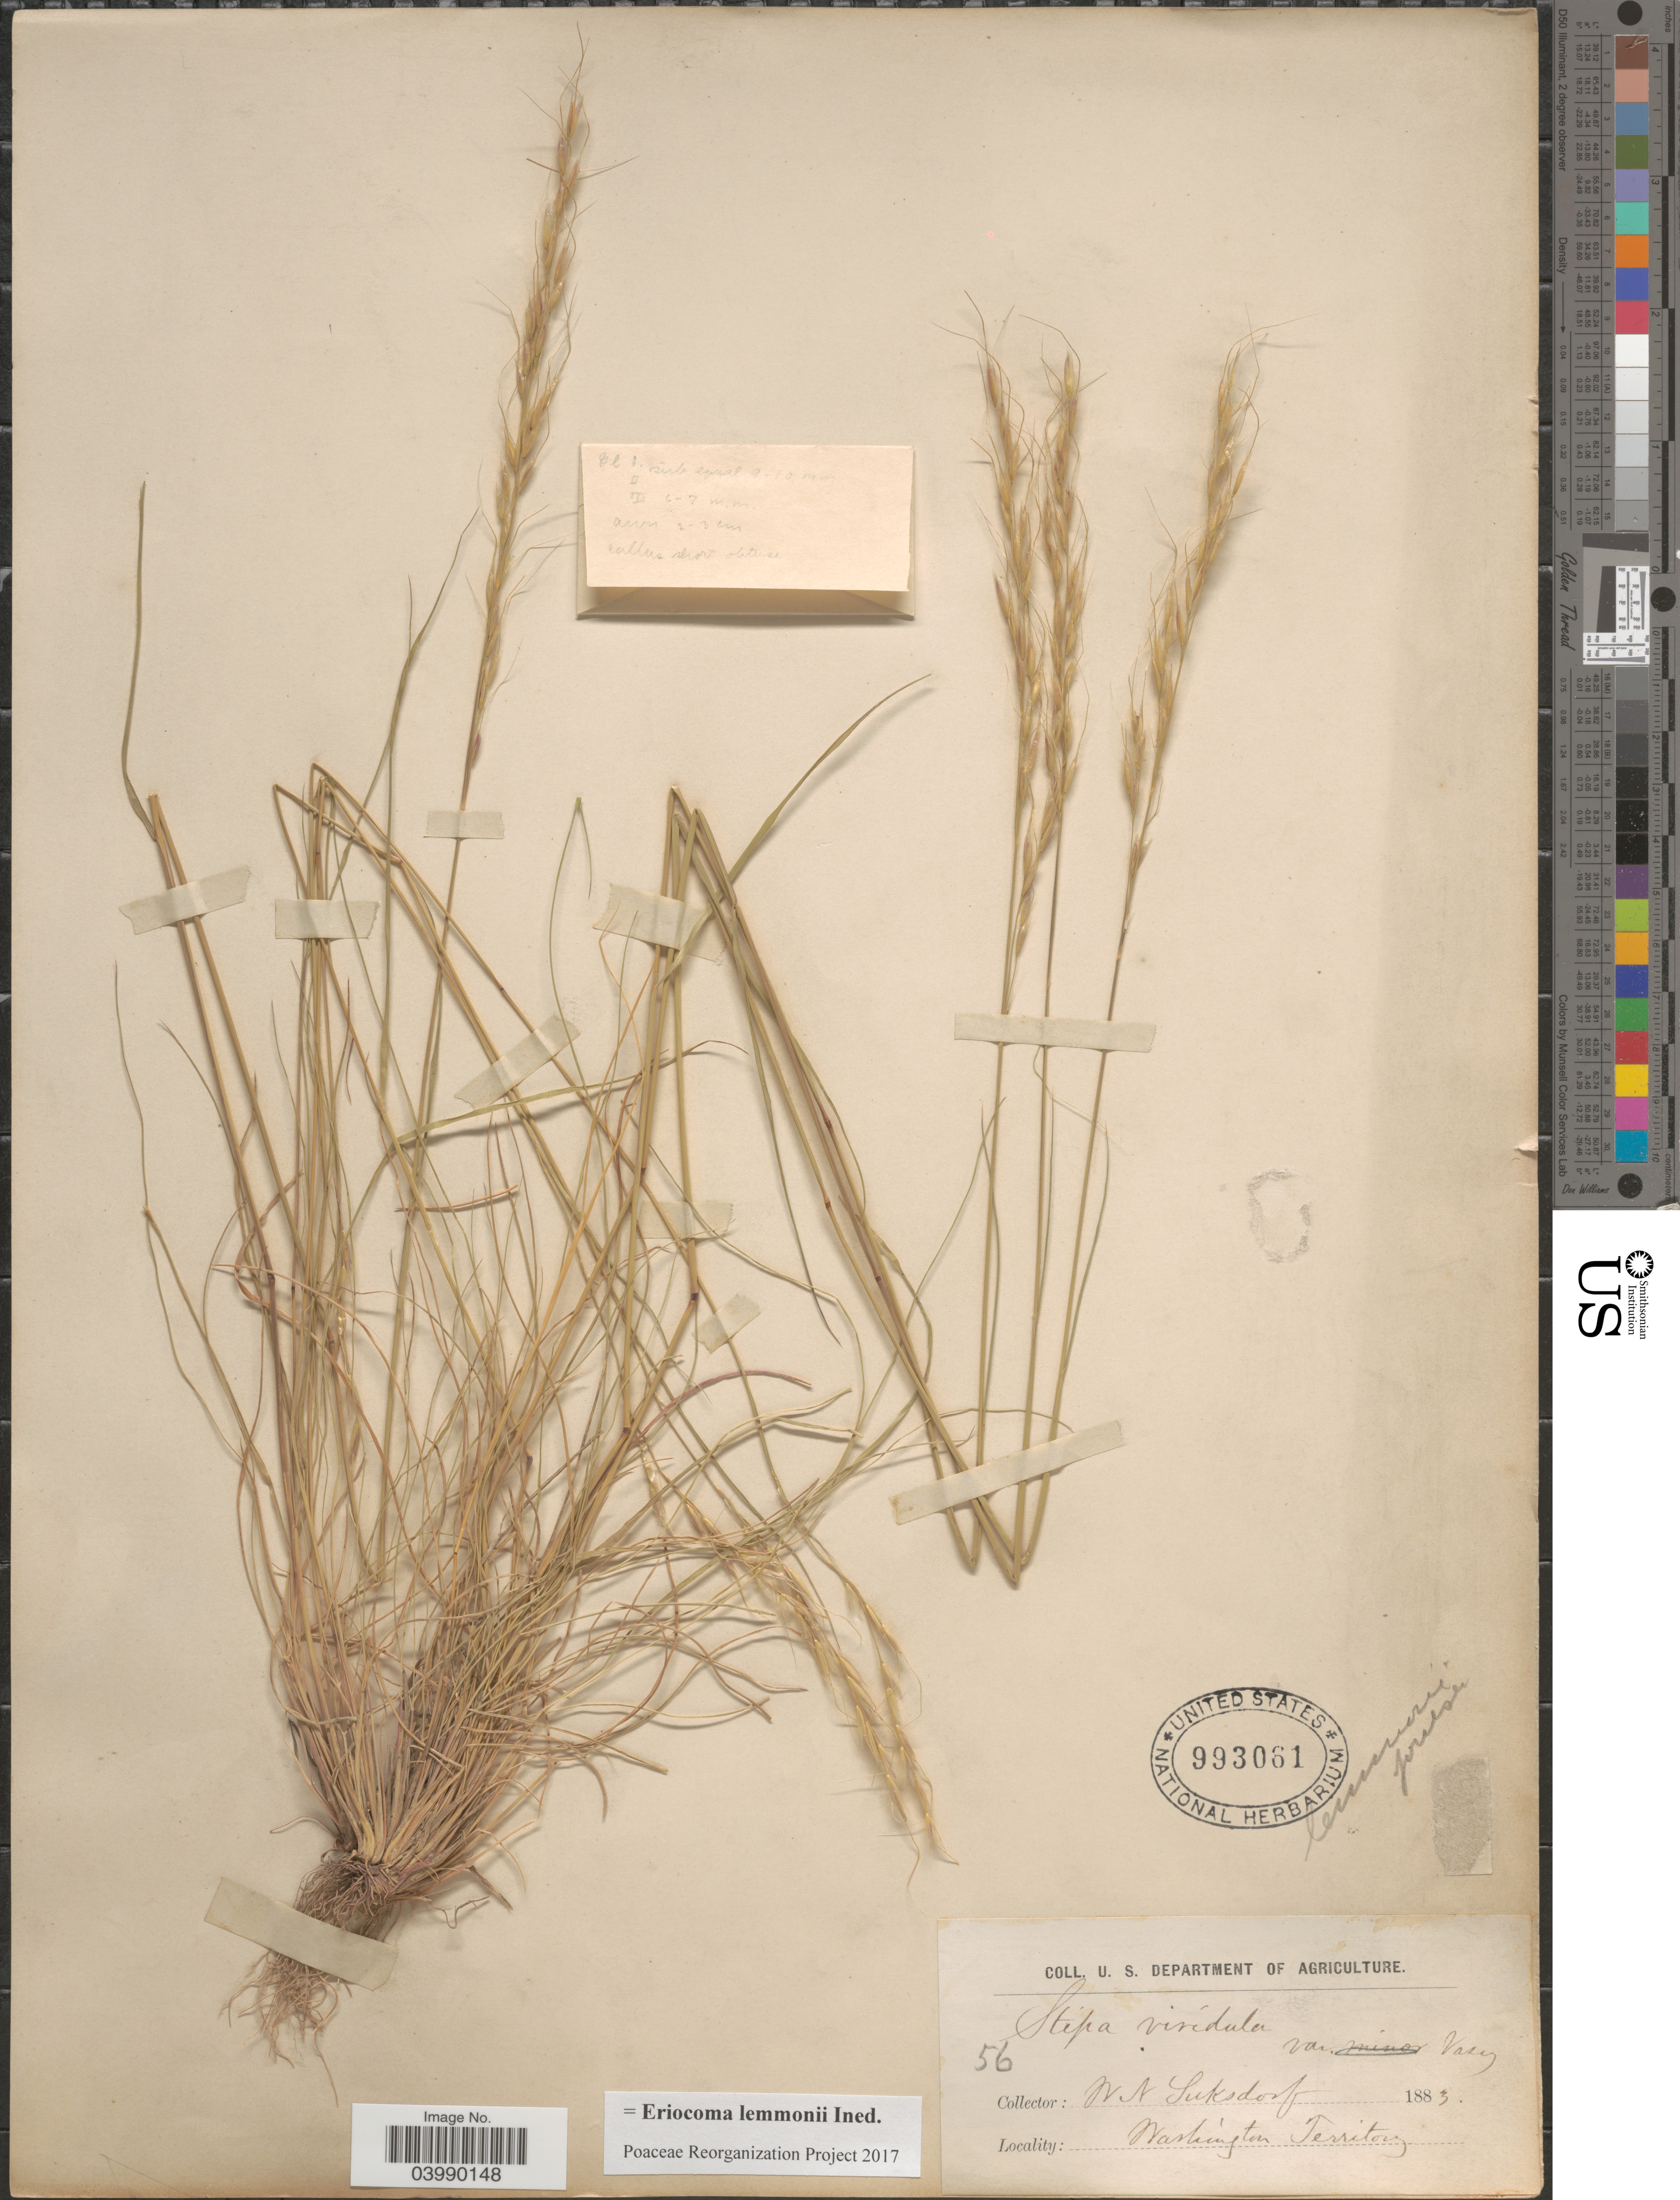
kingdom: Plantae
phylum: Tracheophyta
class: Liliopsida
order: Poales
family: Poaceae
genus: Eriocoma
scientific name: Eriocoma lemmonii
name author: (Vasey) Romasch.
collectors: W. N. Suksdorf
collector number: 56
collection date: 1883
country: United States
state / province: Washington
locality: Washington Territory.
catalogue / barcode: US 993061